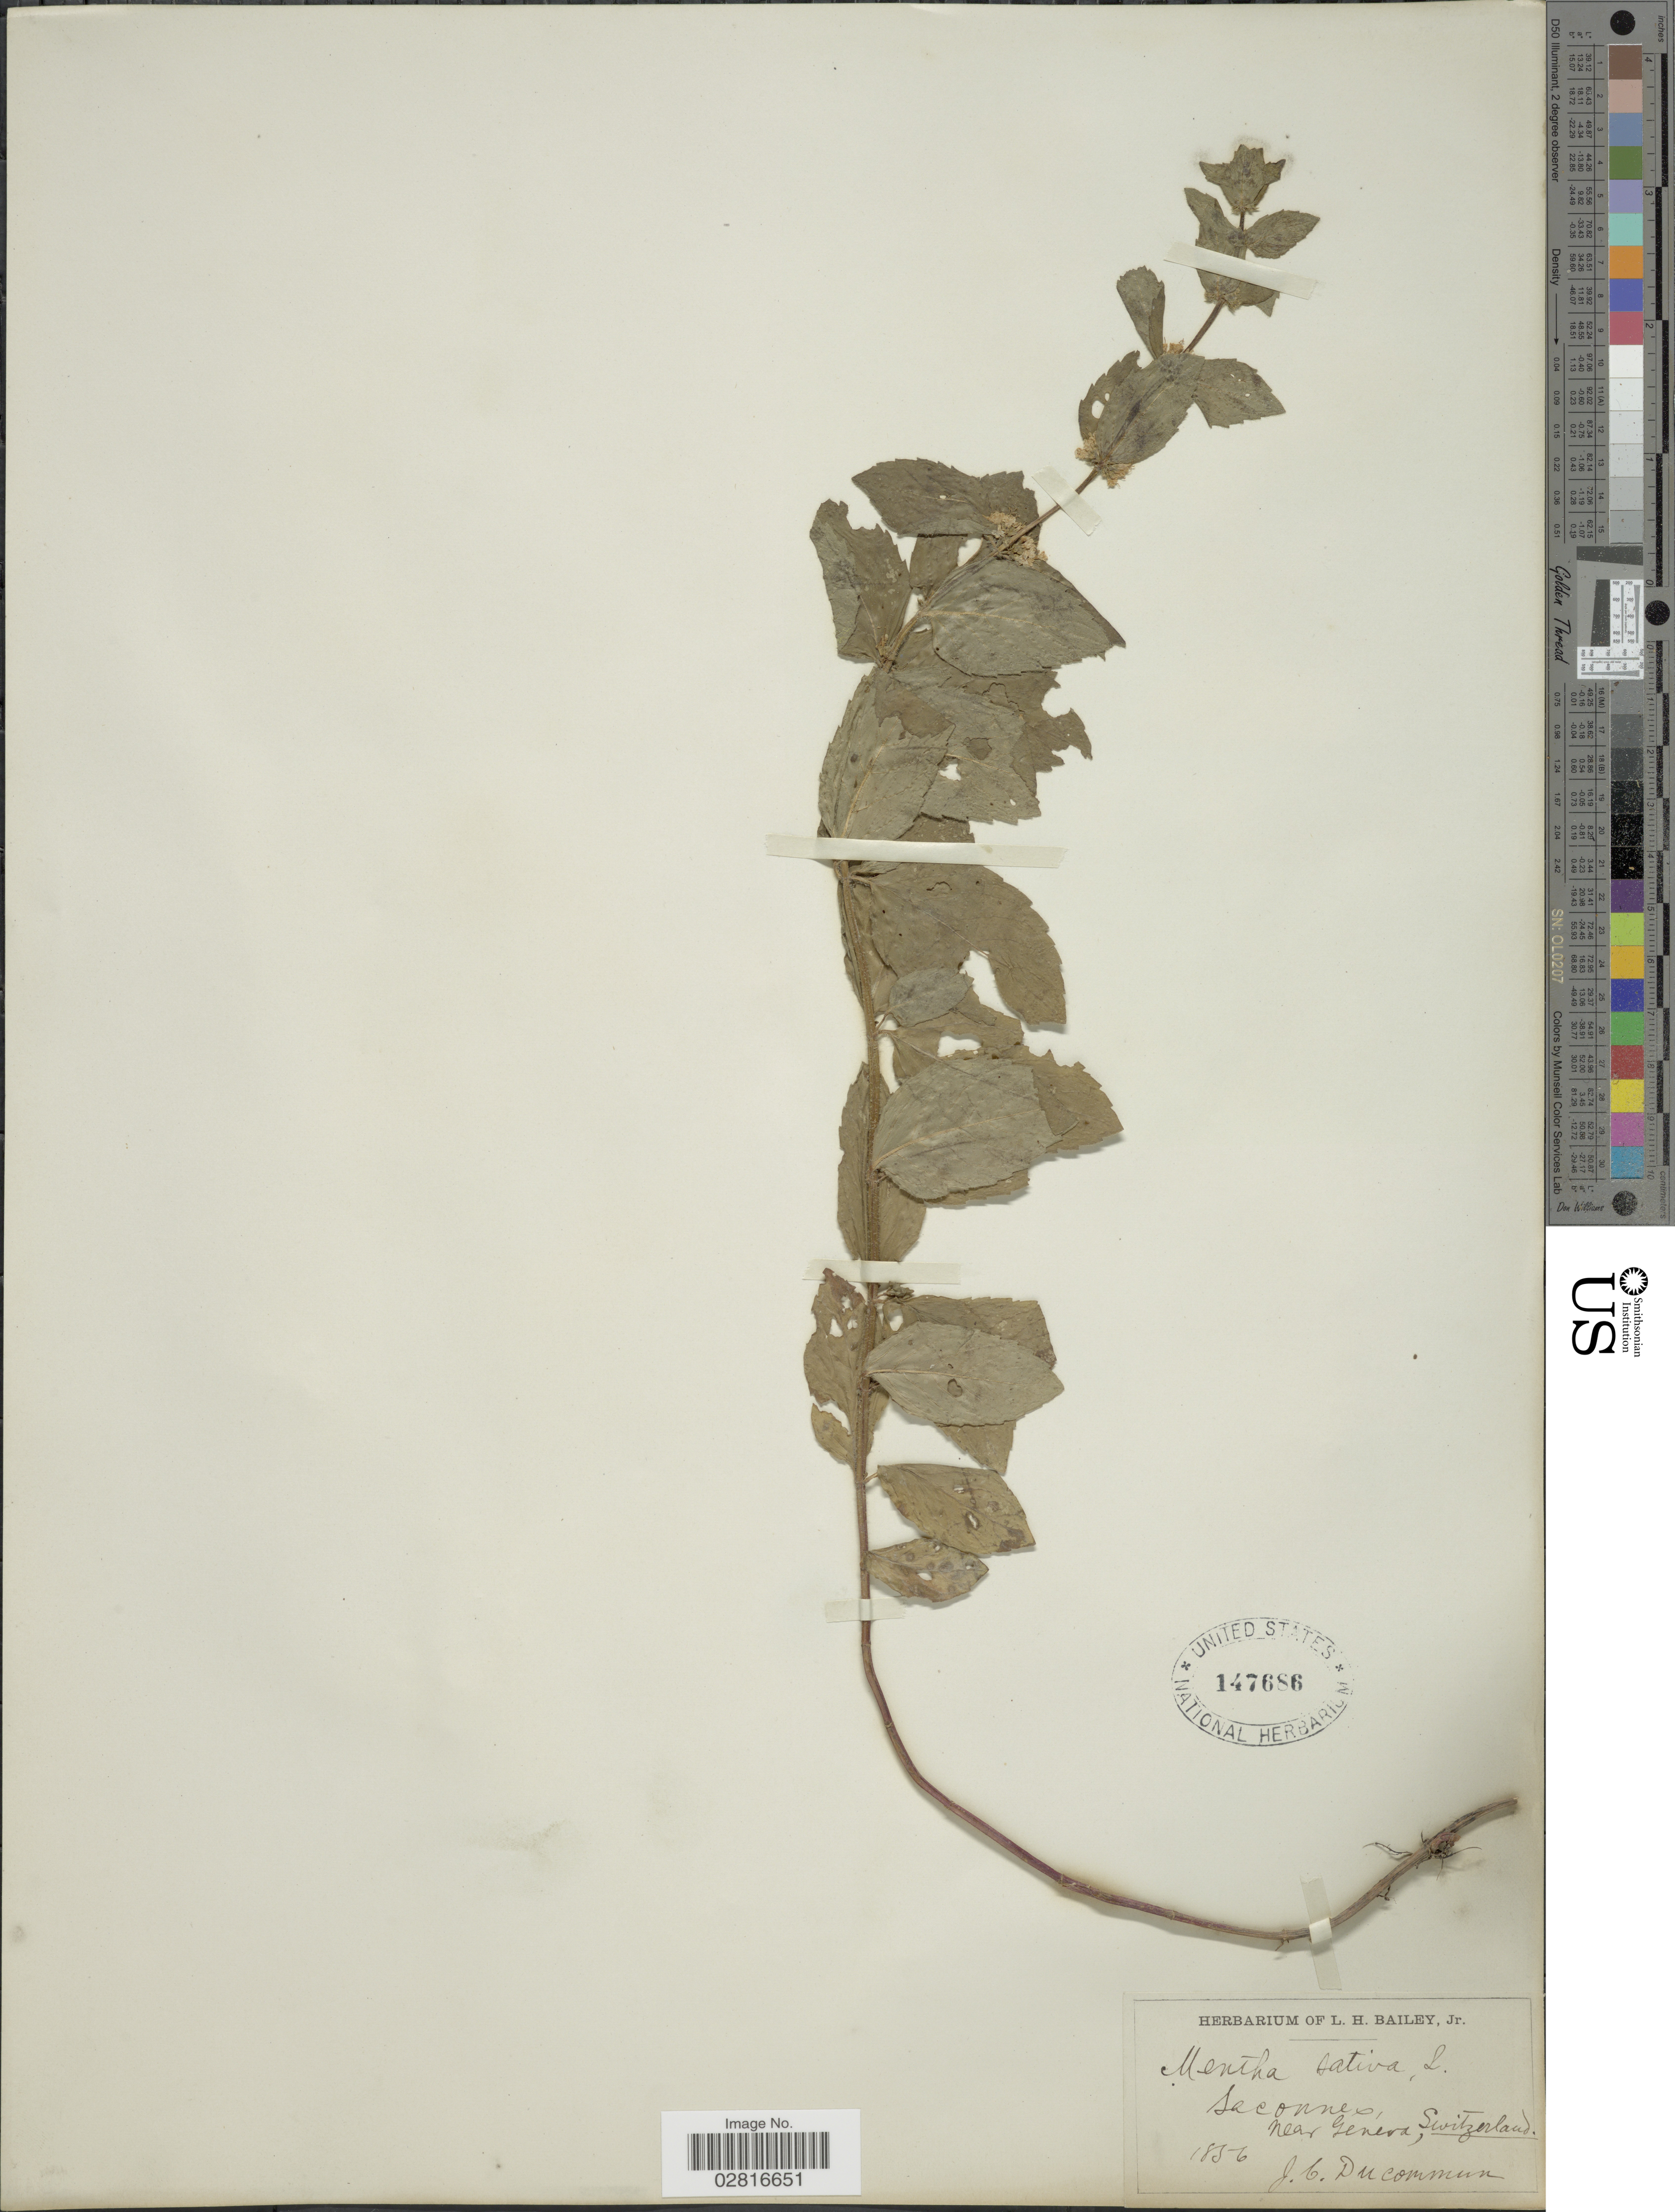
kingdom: Plantae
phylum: Tracheophyta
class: Magnoliopsida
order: Lamiales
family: Lamiaceae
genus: Mentha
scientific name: Mentha x sativa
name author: L.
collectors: J. Ducommun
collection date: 1856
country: Switzerland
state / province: Genève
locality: Saconnex, near Geneva.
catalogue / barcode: US 147686